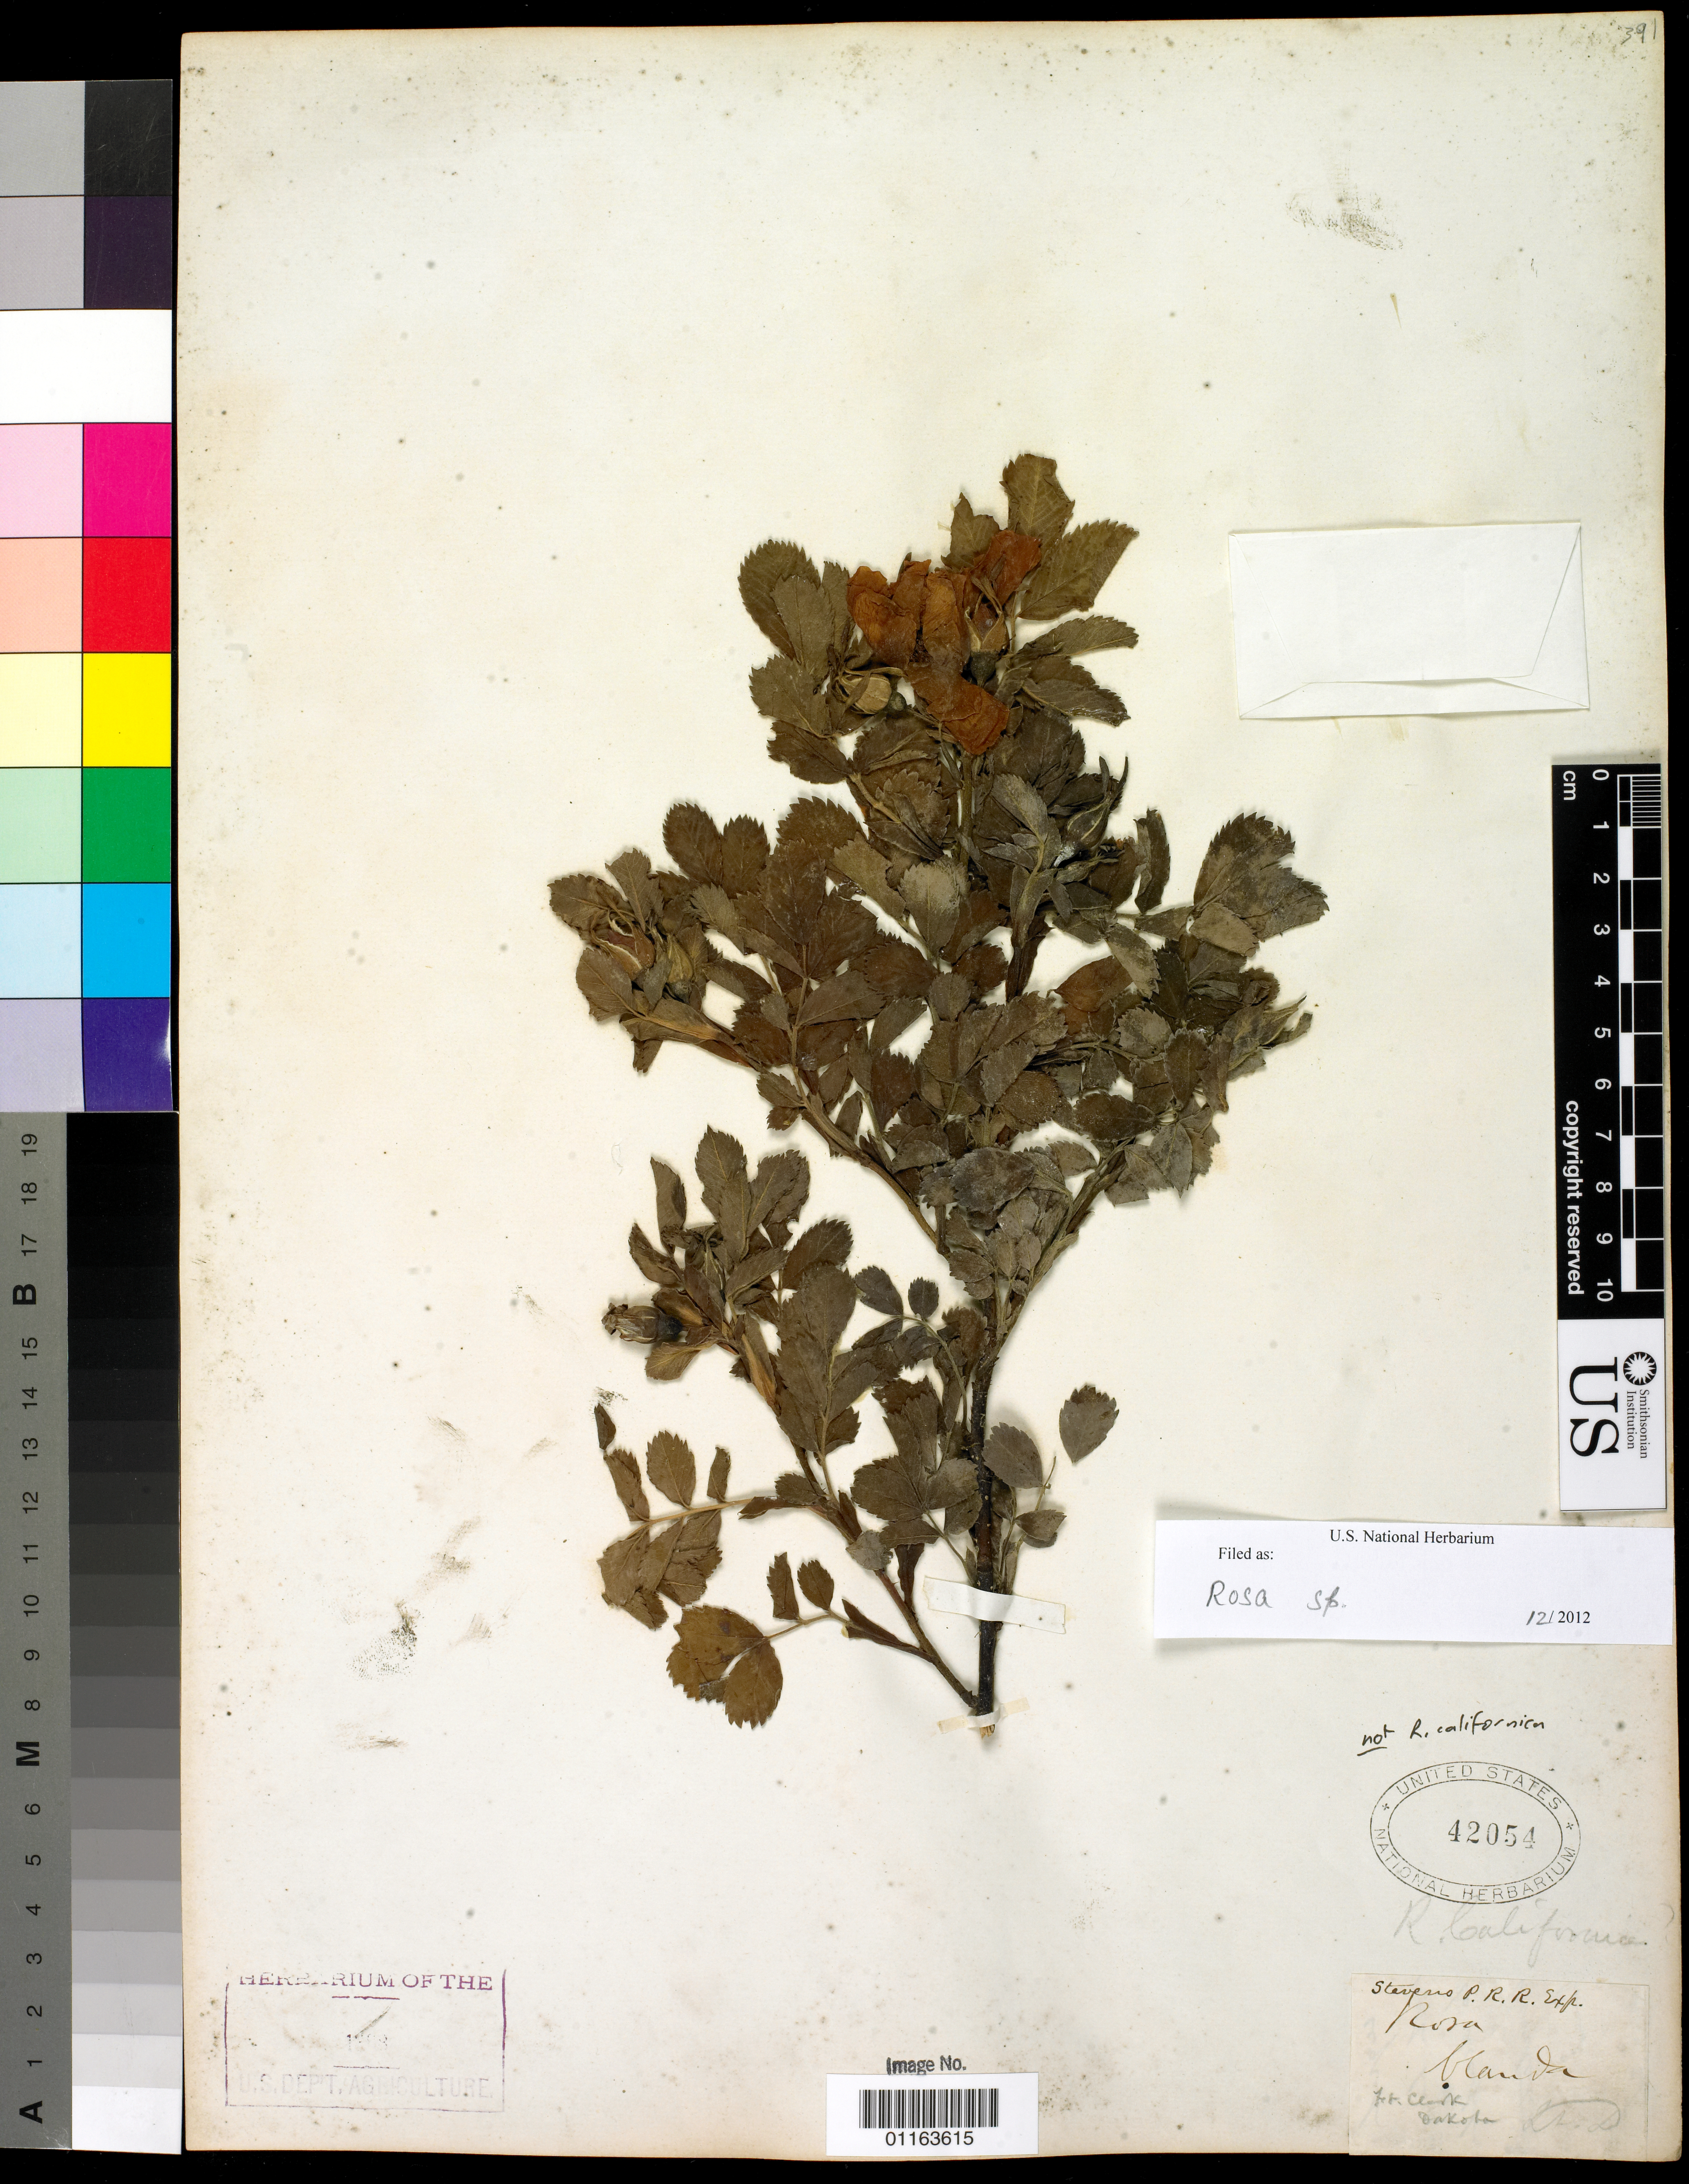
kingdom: Plantae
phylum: Tracheophyta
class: Magnoliopsida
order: Rosales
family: Rosaceae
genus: Rosa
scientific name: Rosa sp. (ornamental)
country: United States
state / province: South Dakota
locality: Fort Clark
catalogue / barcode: US 42054